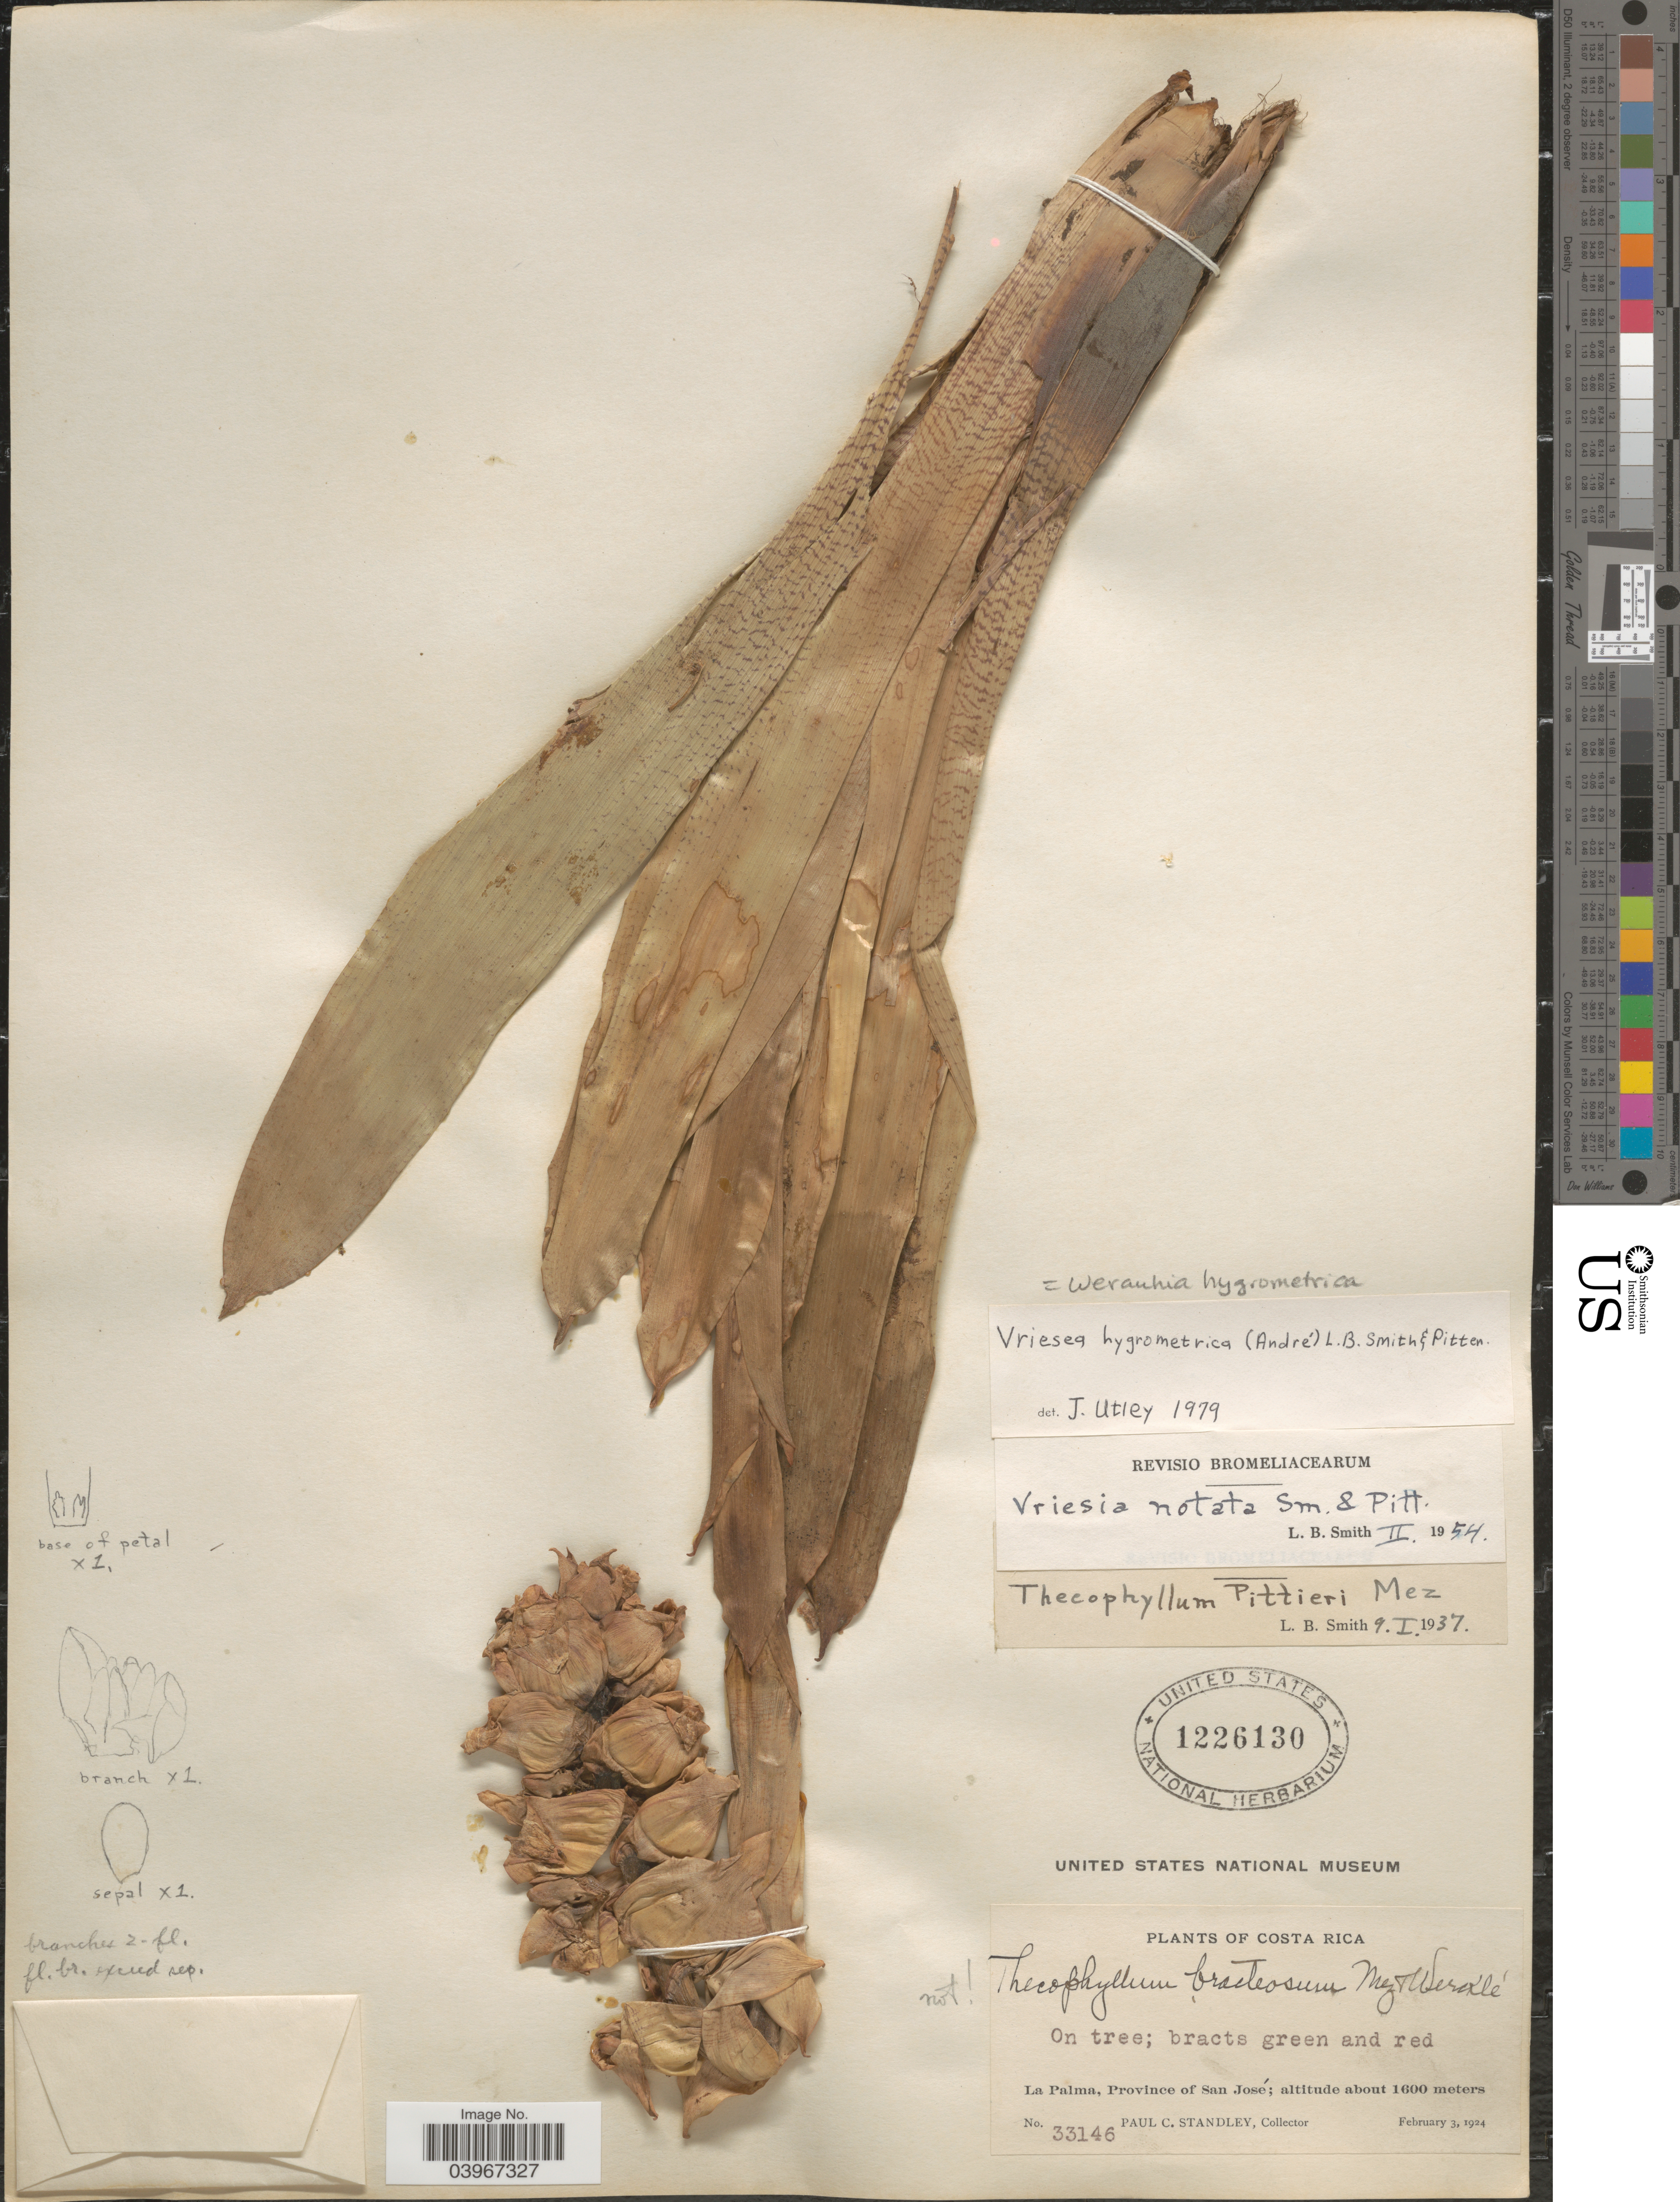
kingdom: Plantae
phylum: Tracheophyta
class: Liliopsida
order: Poales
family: Bromeliaceae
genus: Werauhia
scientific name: Werauhia hygrometrica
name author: (André) J.R. Grant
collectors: P. C. Standley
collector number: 33146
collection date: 1924-02-03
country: Costa Rica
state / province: San José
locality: La Palma.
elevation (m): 1600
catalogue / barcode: US 1226130